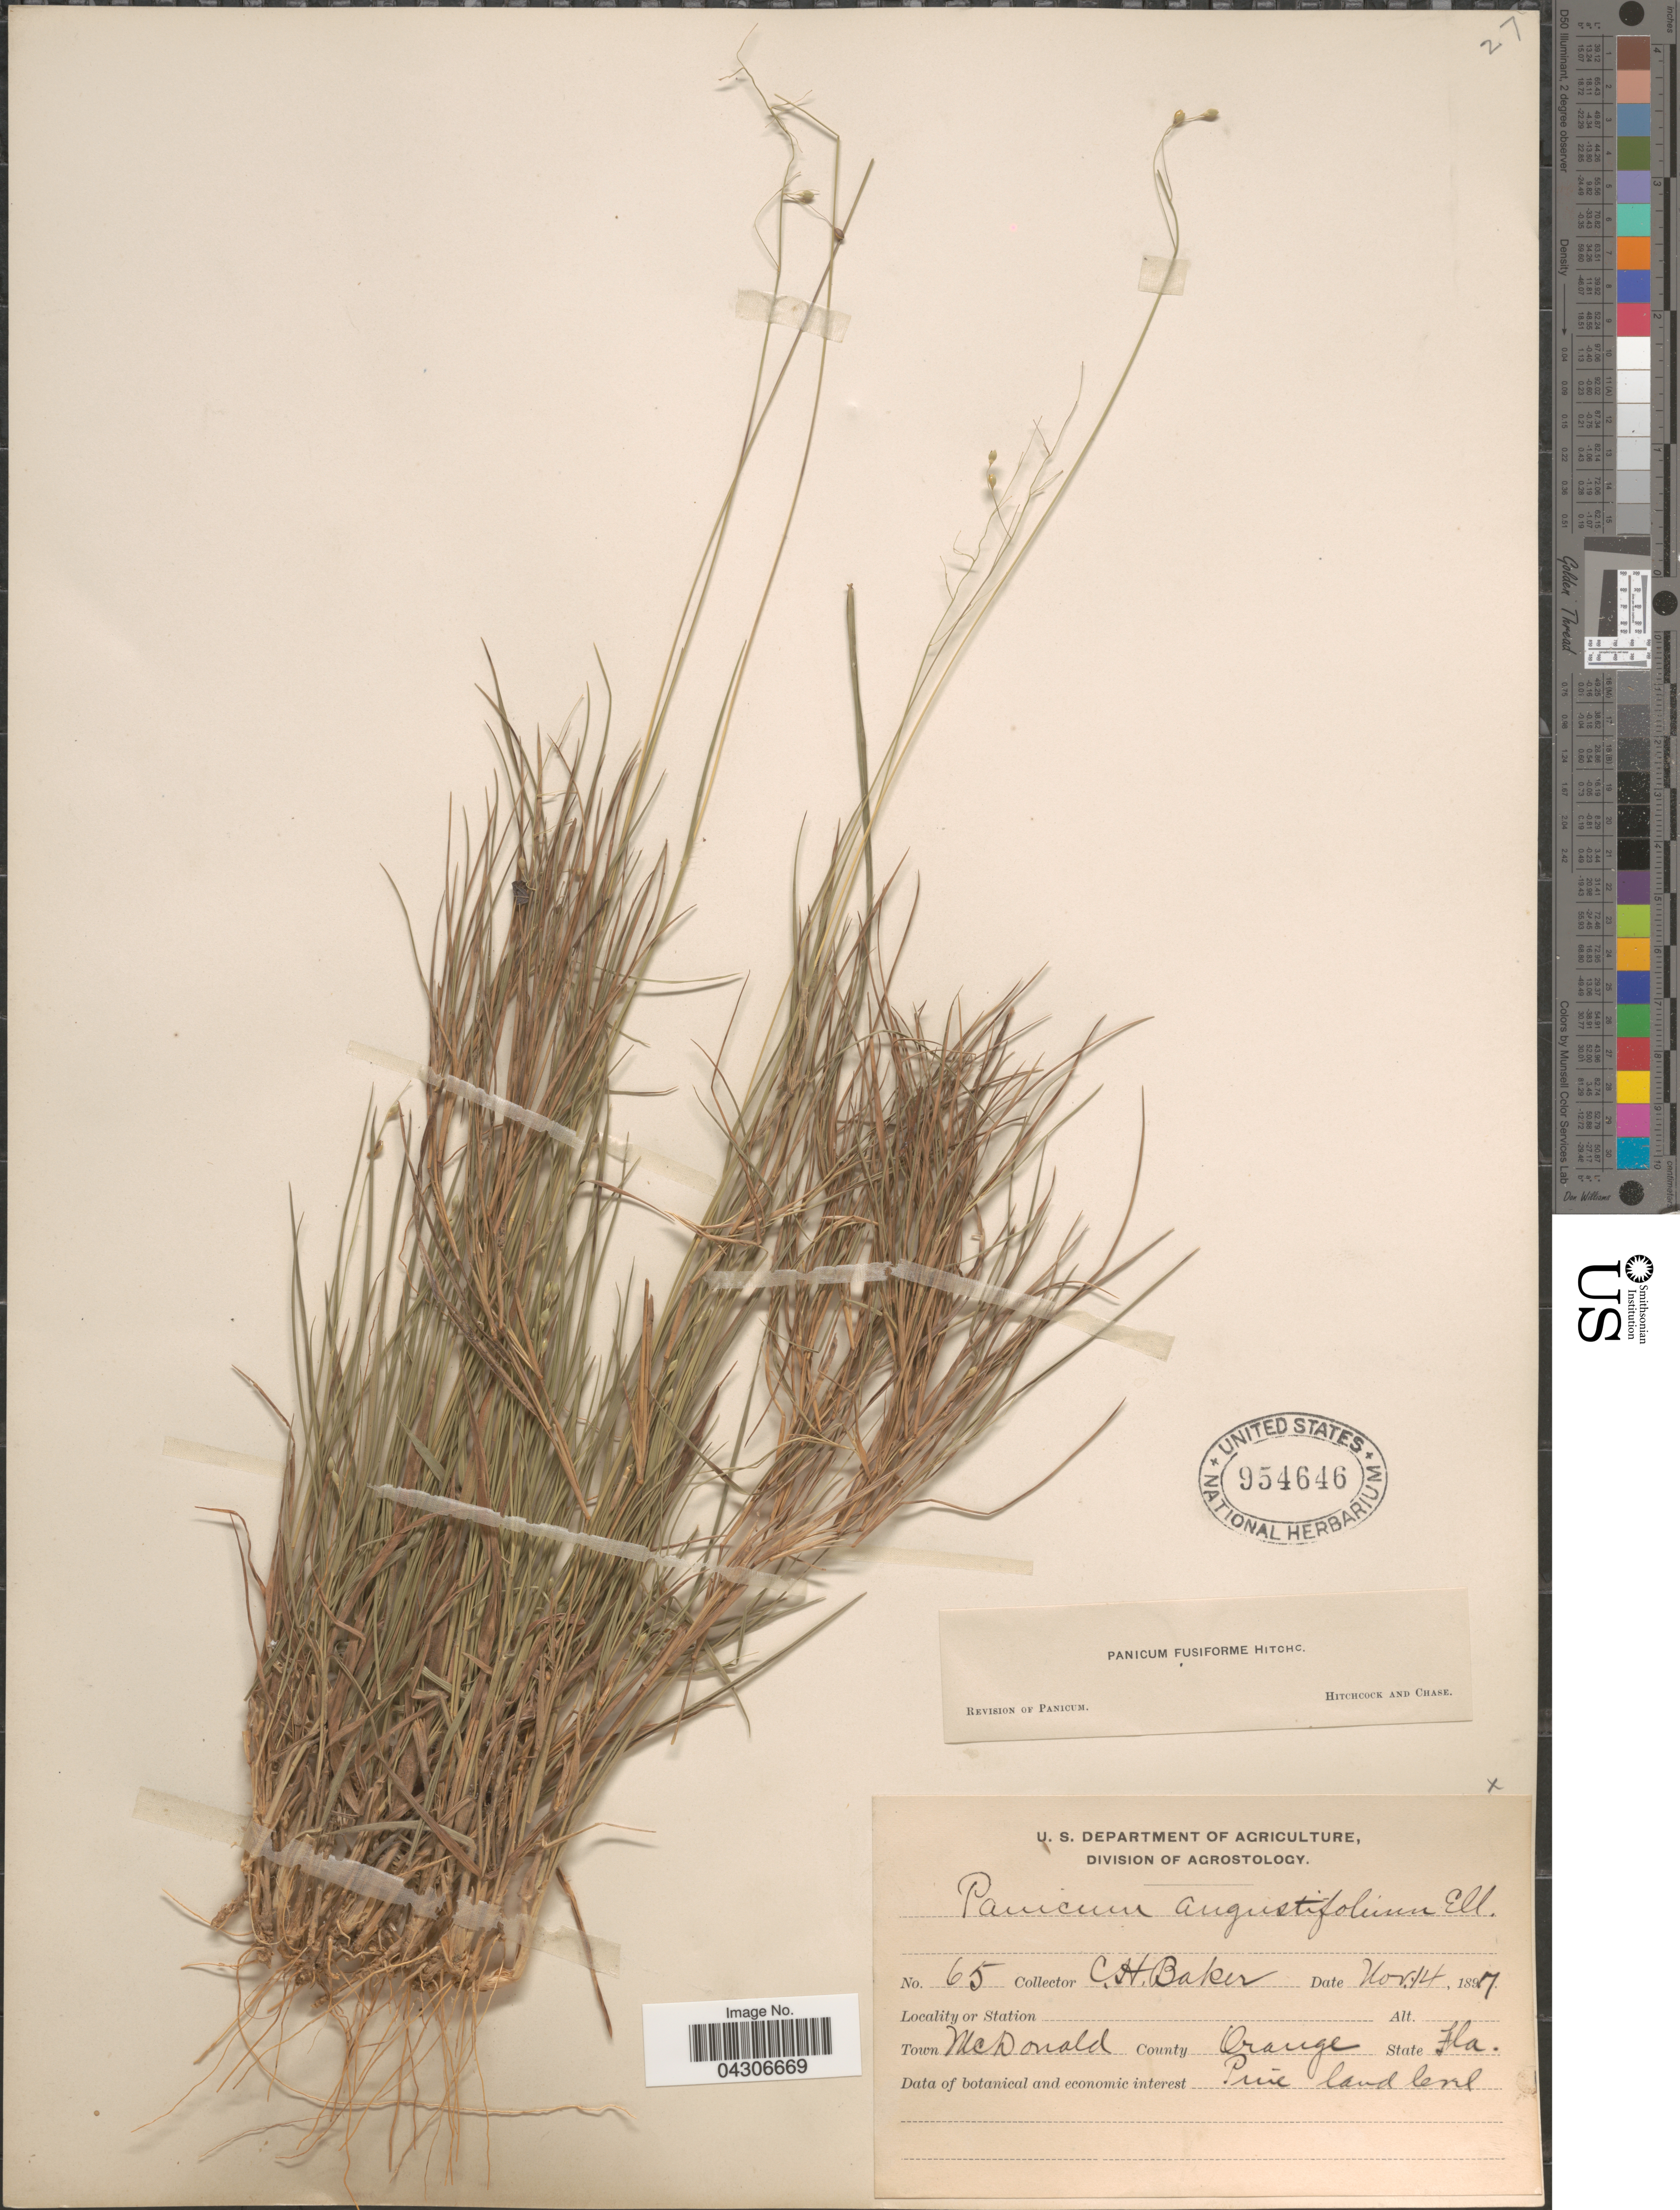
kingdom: Plantae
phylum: Tracheophyta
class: Liliopsida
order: Poales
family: Poaceae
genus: Dichanthelium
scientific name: Dichanthelium aciculare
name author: (Desv. ex Poir.) Gould & C.A. Clark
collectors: C. H. Baker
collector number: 65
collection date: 1897-11-14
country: United States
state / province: Florida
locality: Town McDonald. County Orange.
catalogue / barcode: US 954646